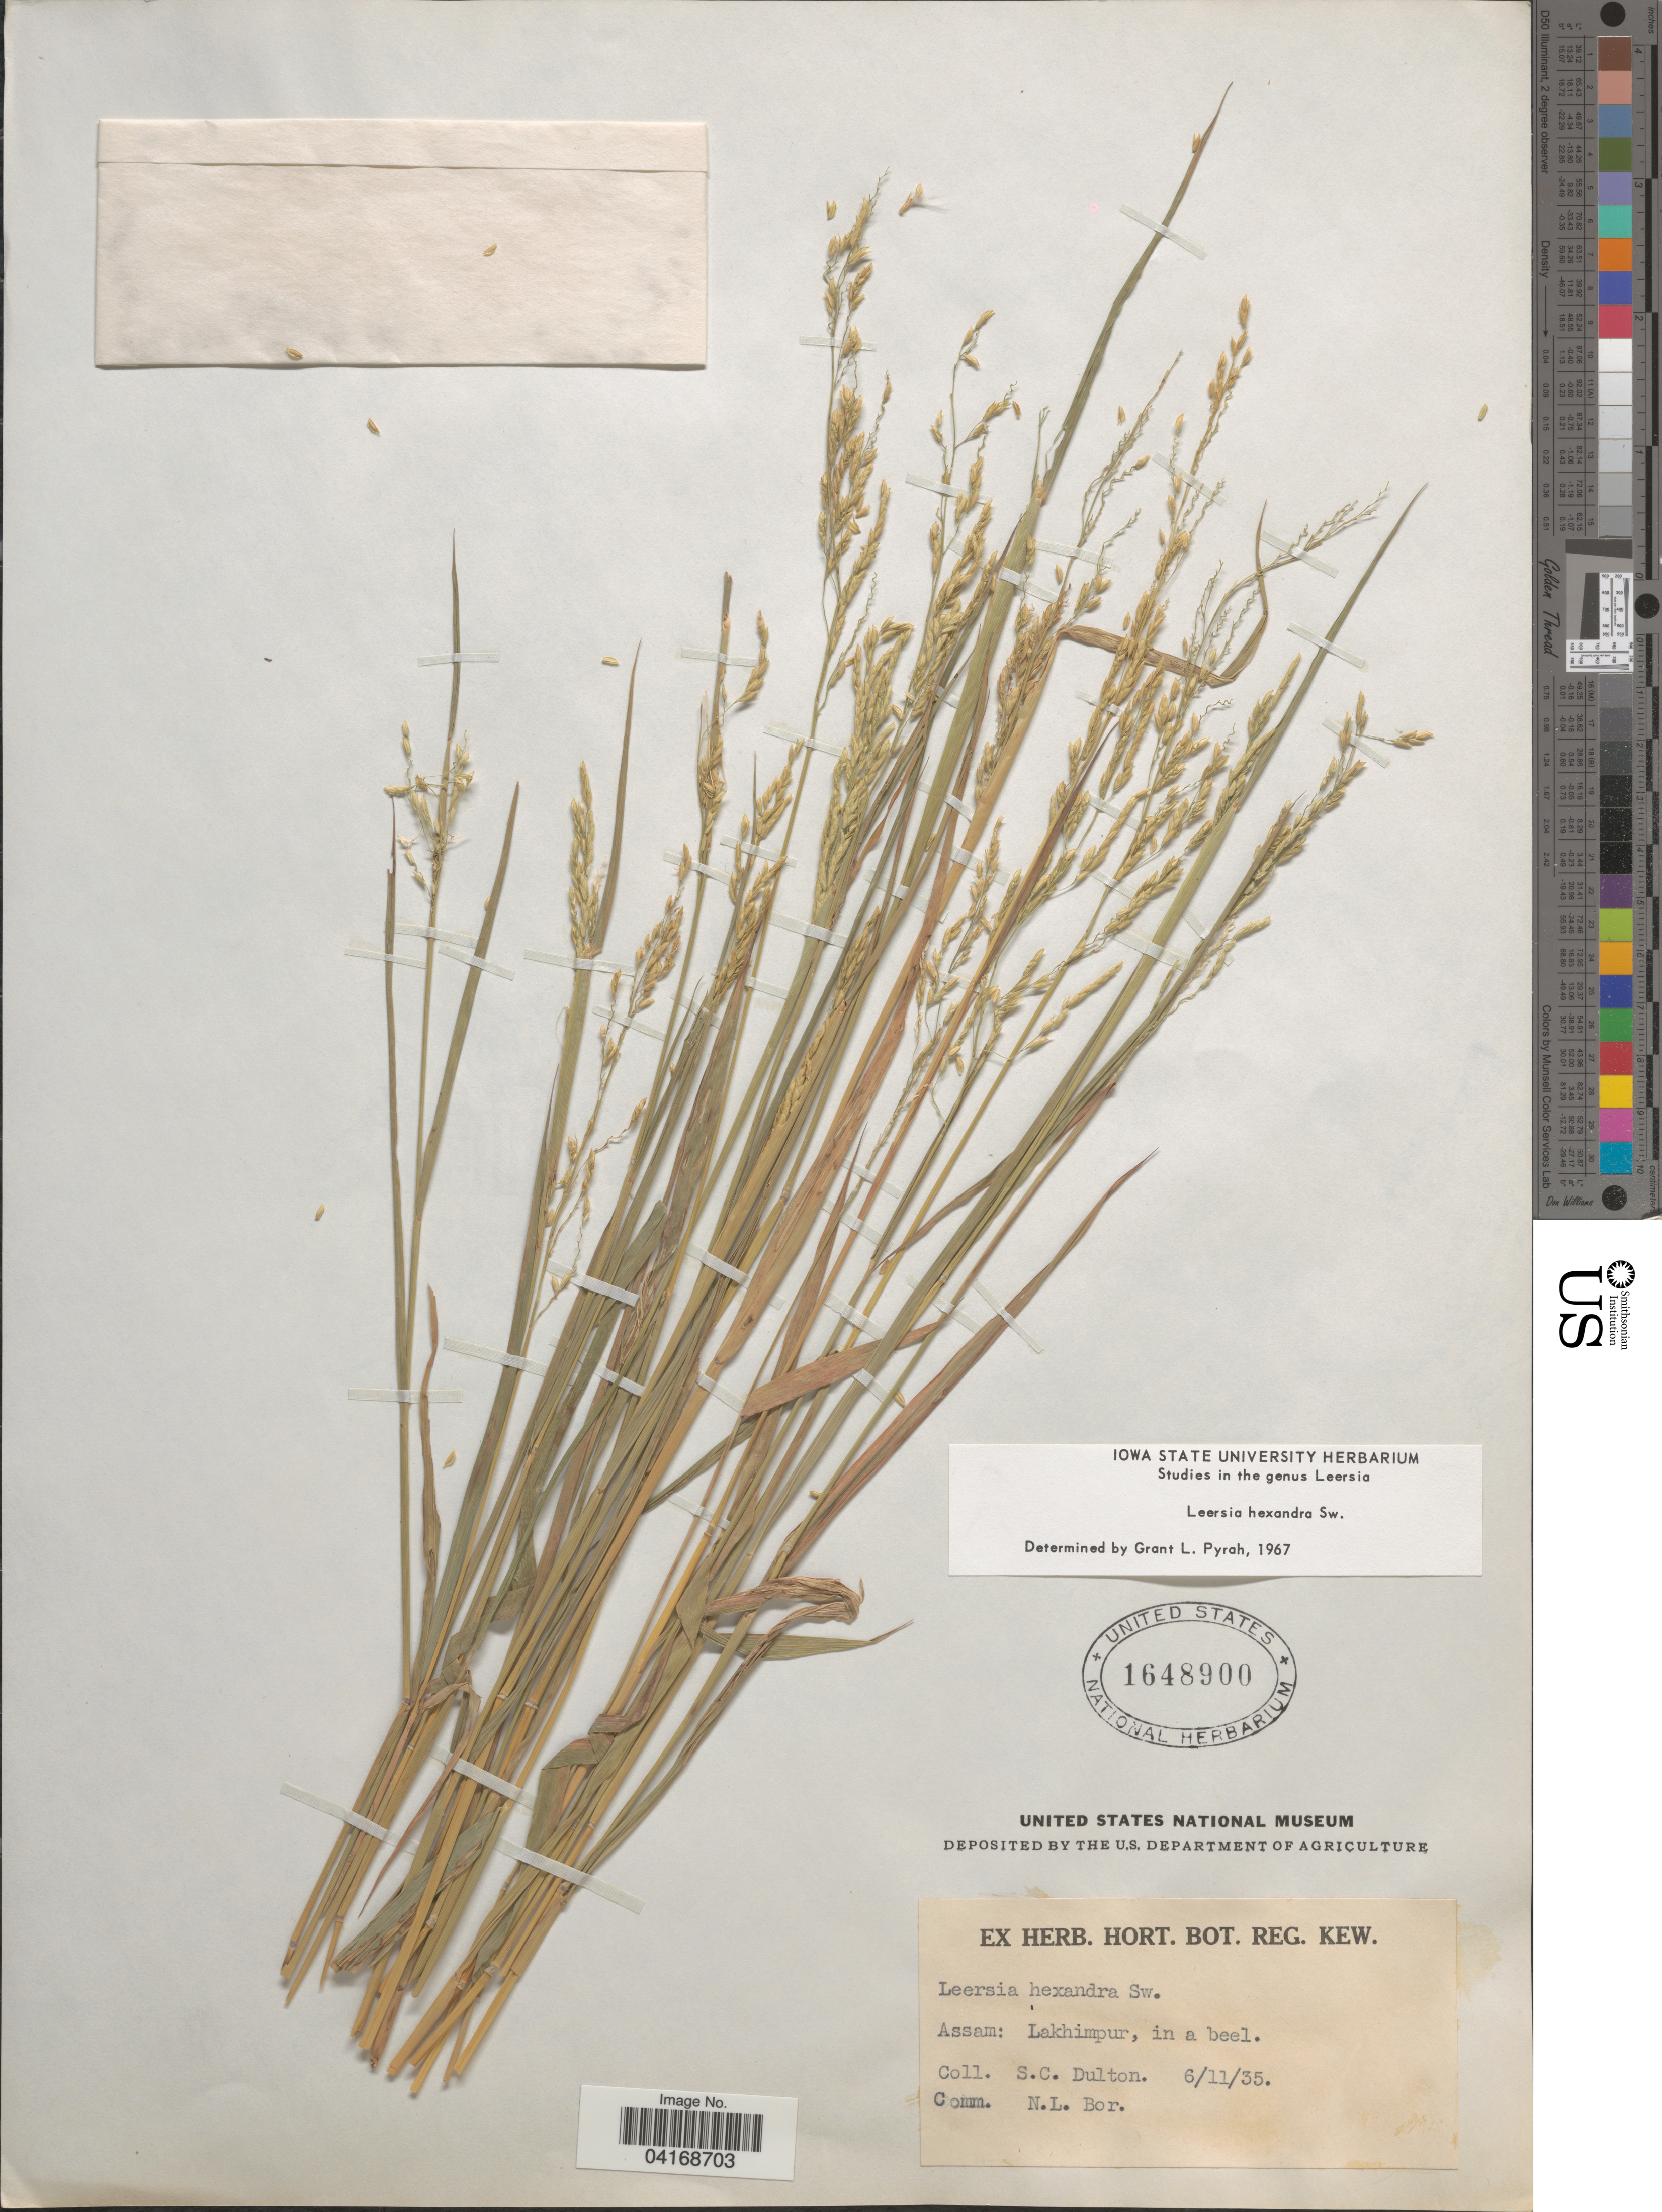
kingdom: Plantae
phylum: Tracheophyta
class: Liliopsida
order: Poales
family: Poaceae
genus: Leersia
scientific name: Leersia hexandra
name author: Sw.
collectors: S. Dulton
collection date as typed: Transcribed d/m/y: 6/11/35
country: India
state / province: Assam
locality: Lakhimpur, in a beel.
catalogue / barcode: US 1648900